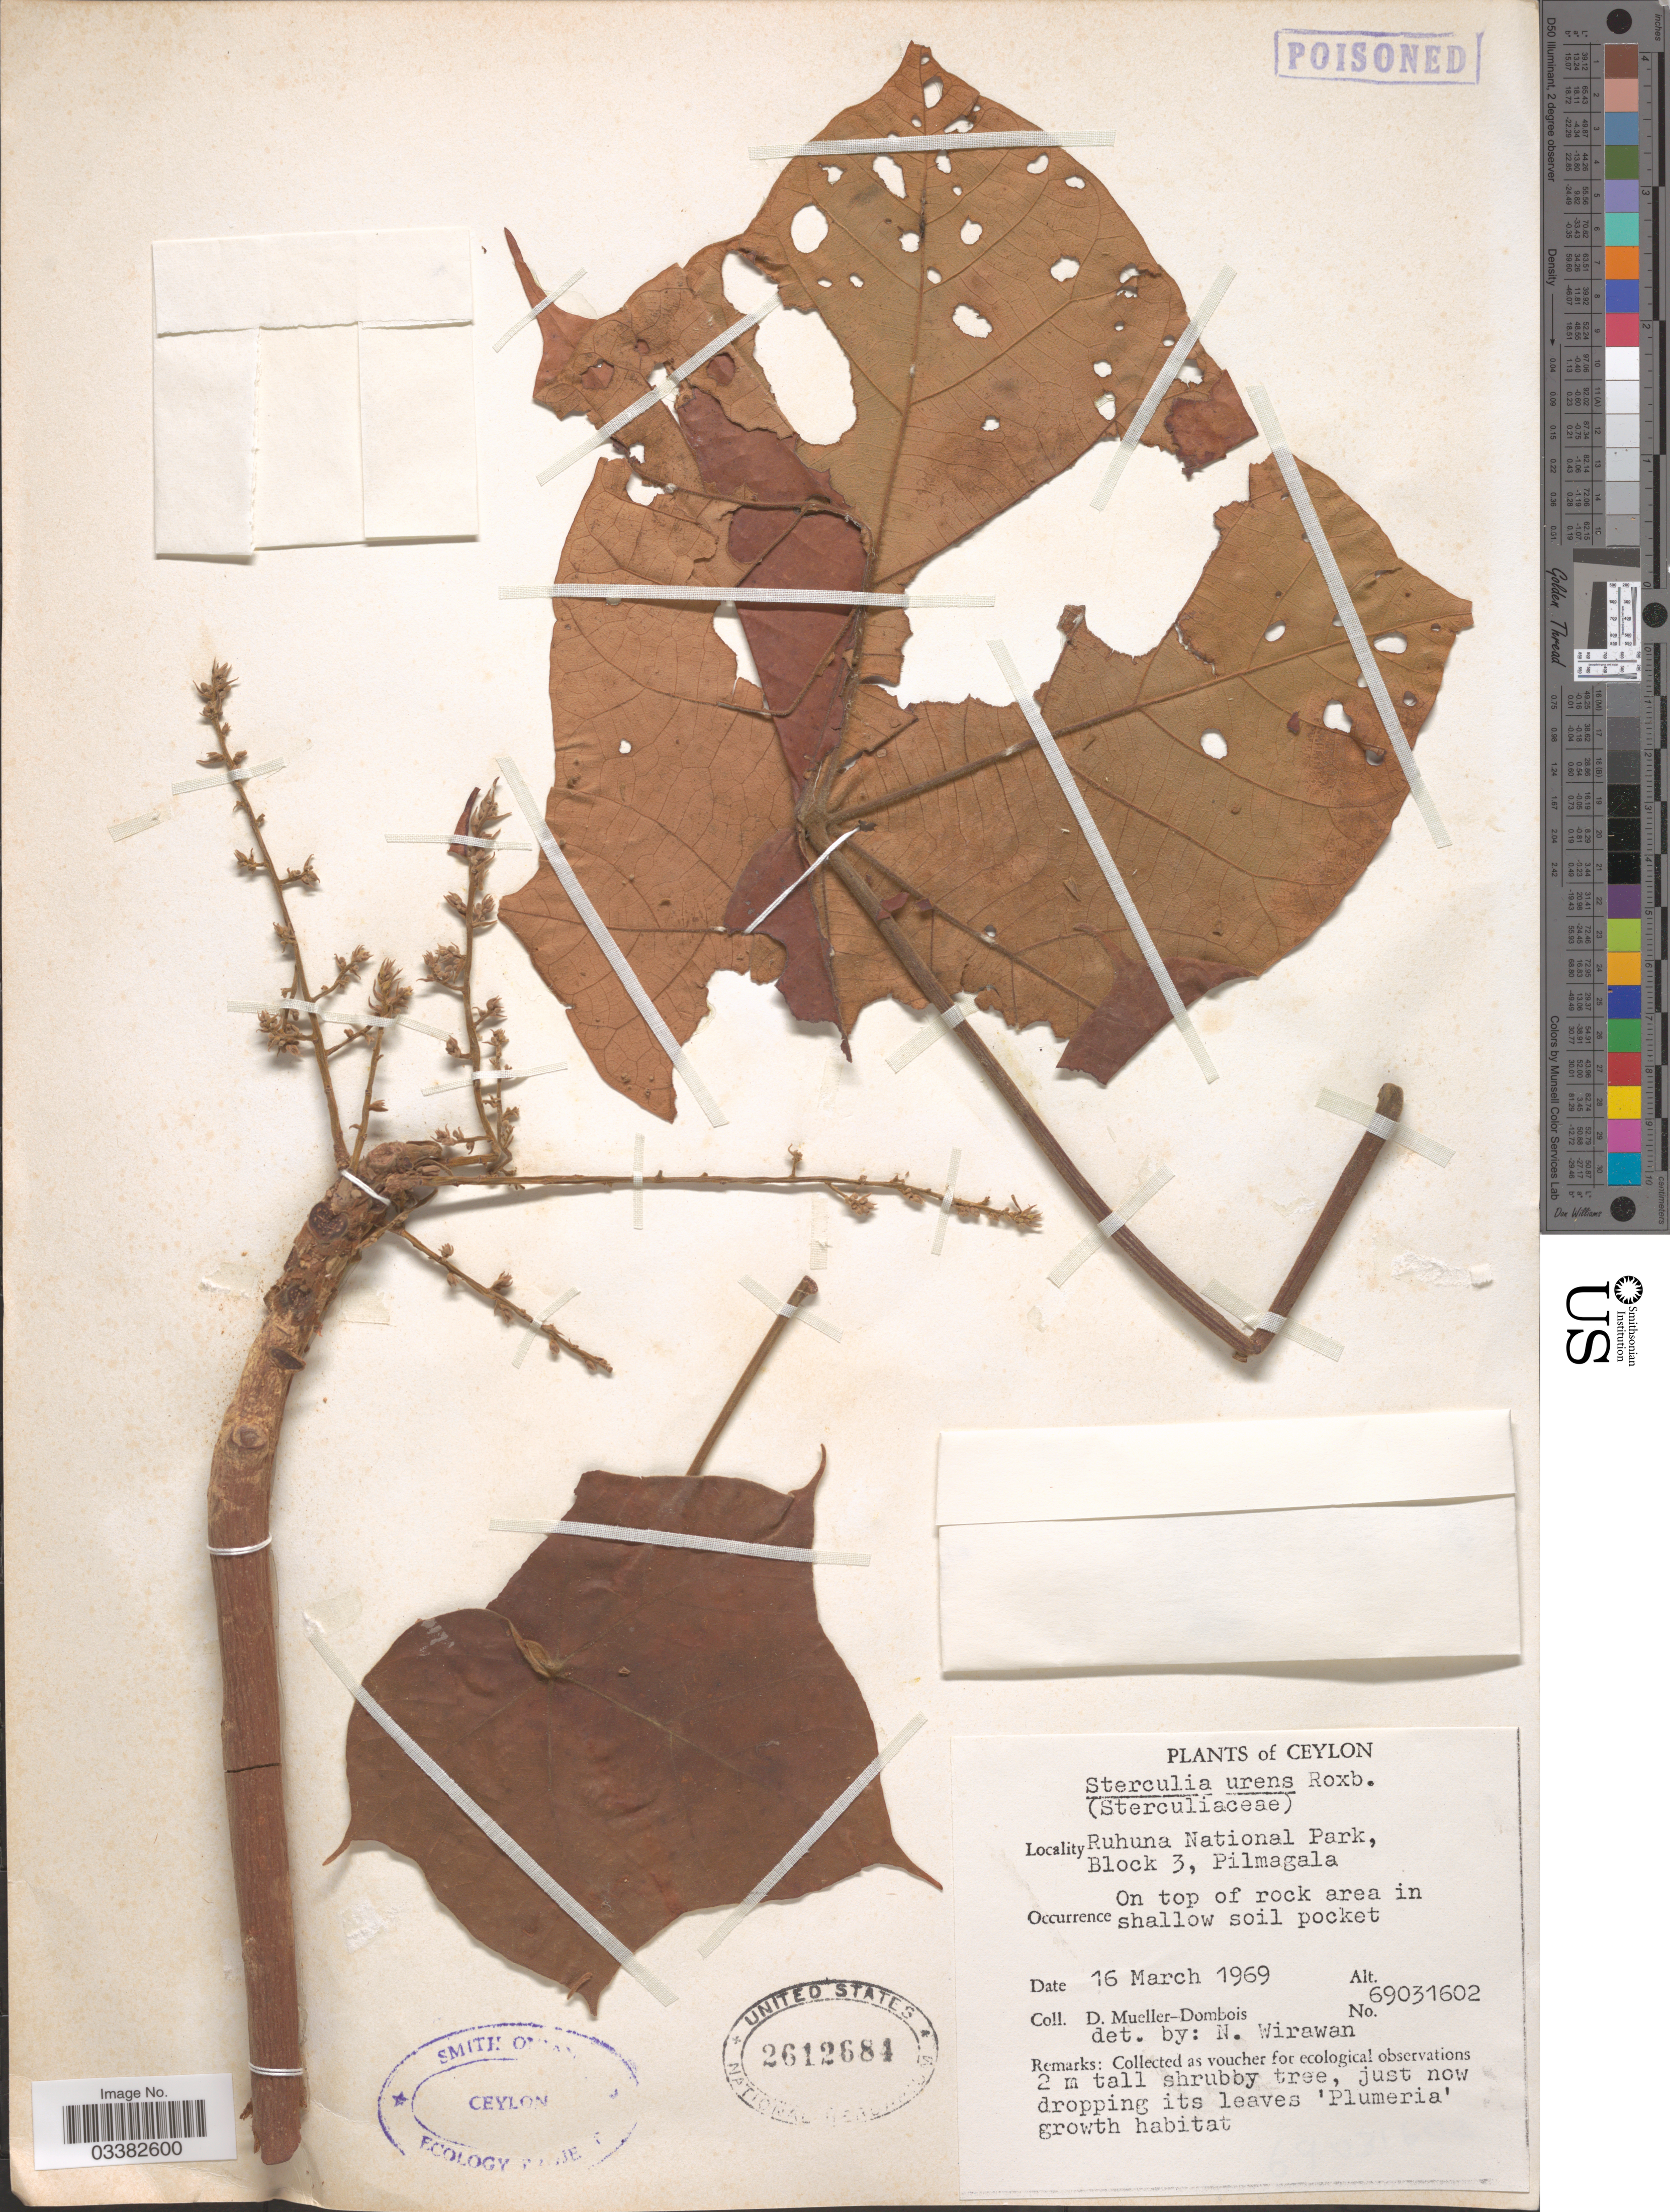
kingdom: Plantae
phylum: Tracheophyta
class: Magnoliopsida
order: Malvales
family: Malvaceae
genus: Sterculia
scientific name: Sterculia urens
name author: Roxb.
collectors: D. Mueller-Dombois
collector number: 69031602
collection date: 1969-03-16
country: Sri Lanka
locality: Ceylon. Ruhuna National Park, Block 3, Pilmagala.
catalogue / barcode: US 2612684